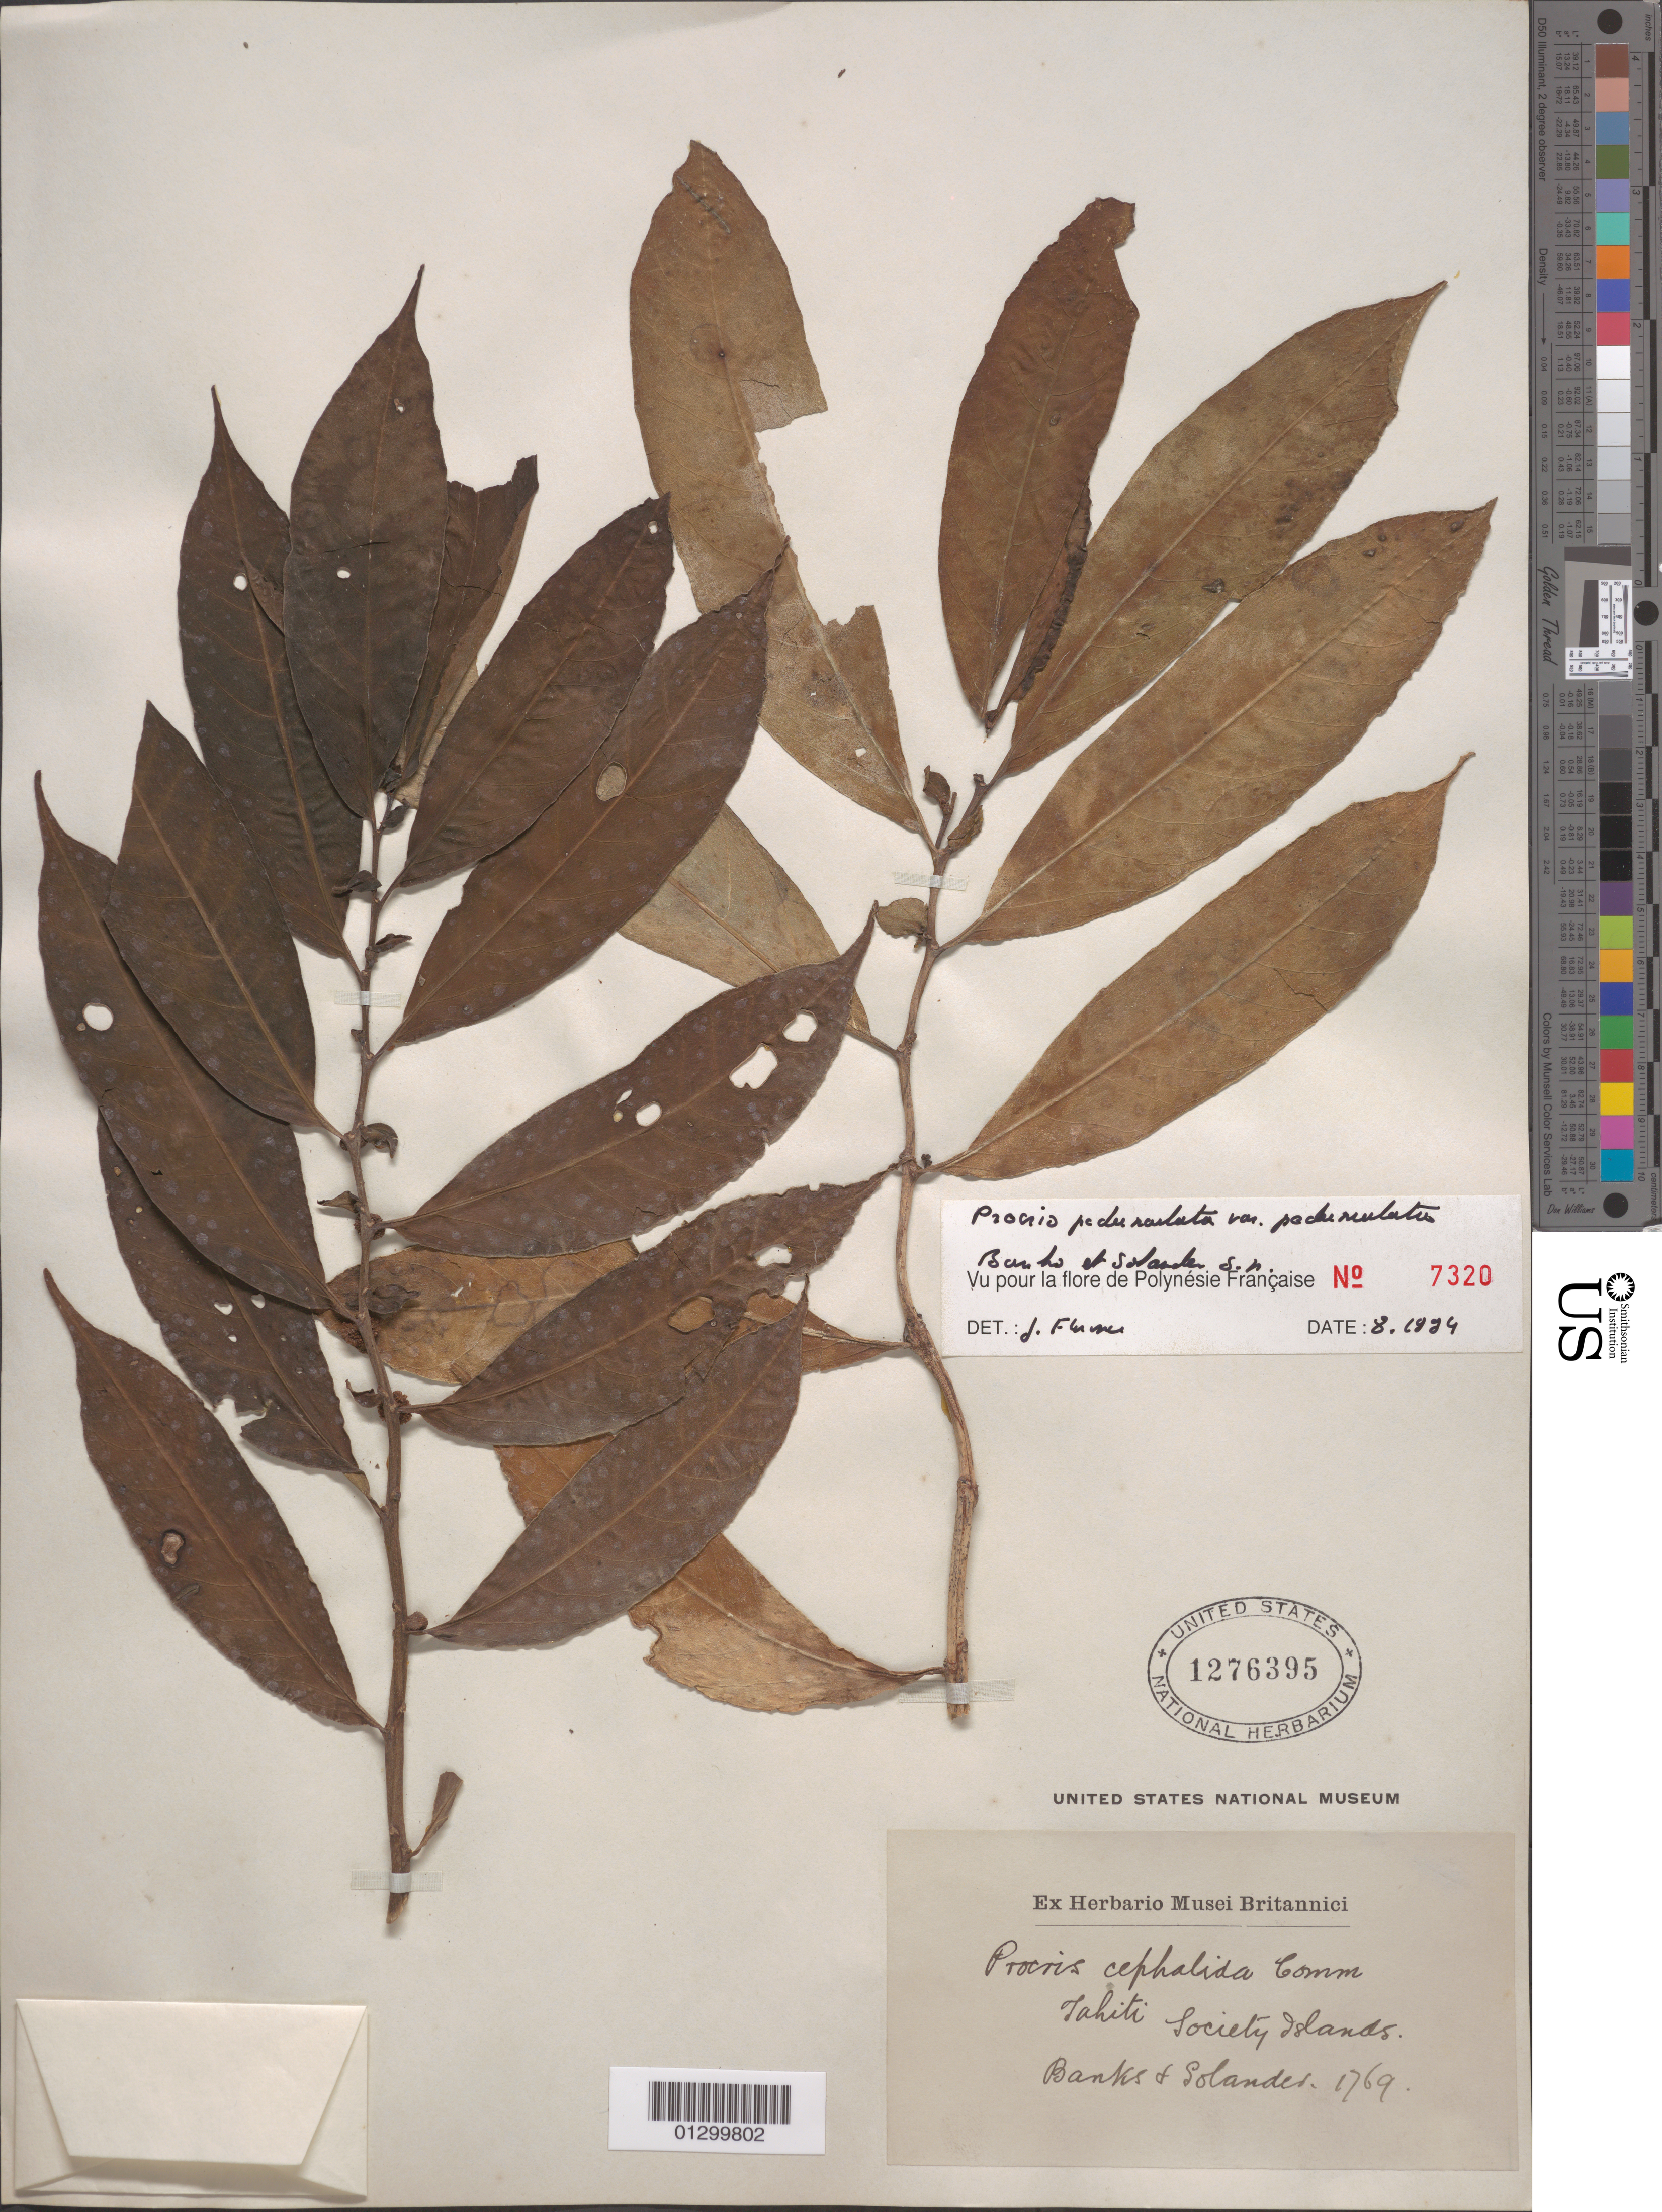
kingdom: Plantae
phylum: Tracheophyta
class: Magnoliopsida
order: Rosales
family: Urticaceae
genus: Procris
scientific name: Procris pedunculata var. pedunculata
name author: (J.R. Forst. & G. Forst.) Wedd.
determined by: Florence, J.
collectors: J. Banks & D. C. Solander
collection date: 1769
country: French Polynesia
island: Tahiti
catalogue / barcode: US 1276395